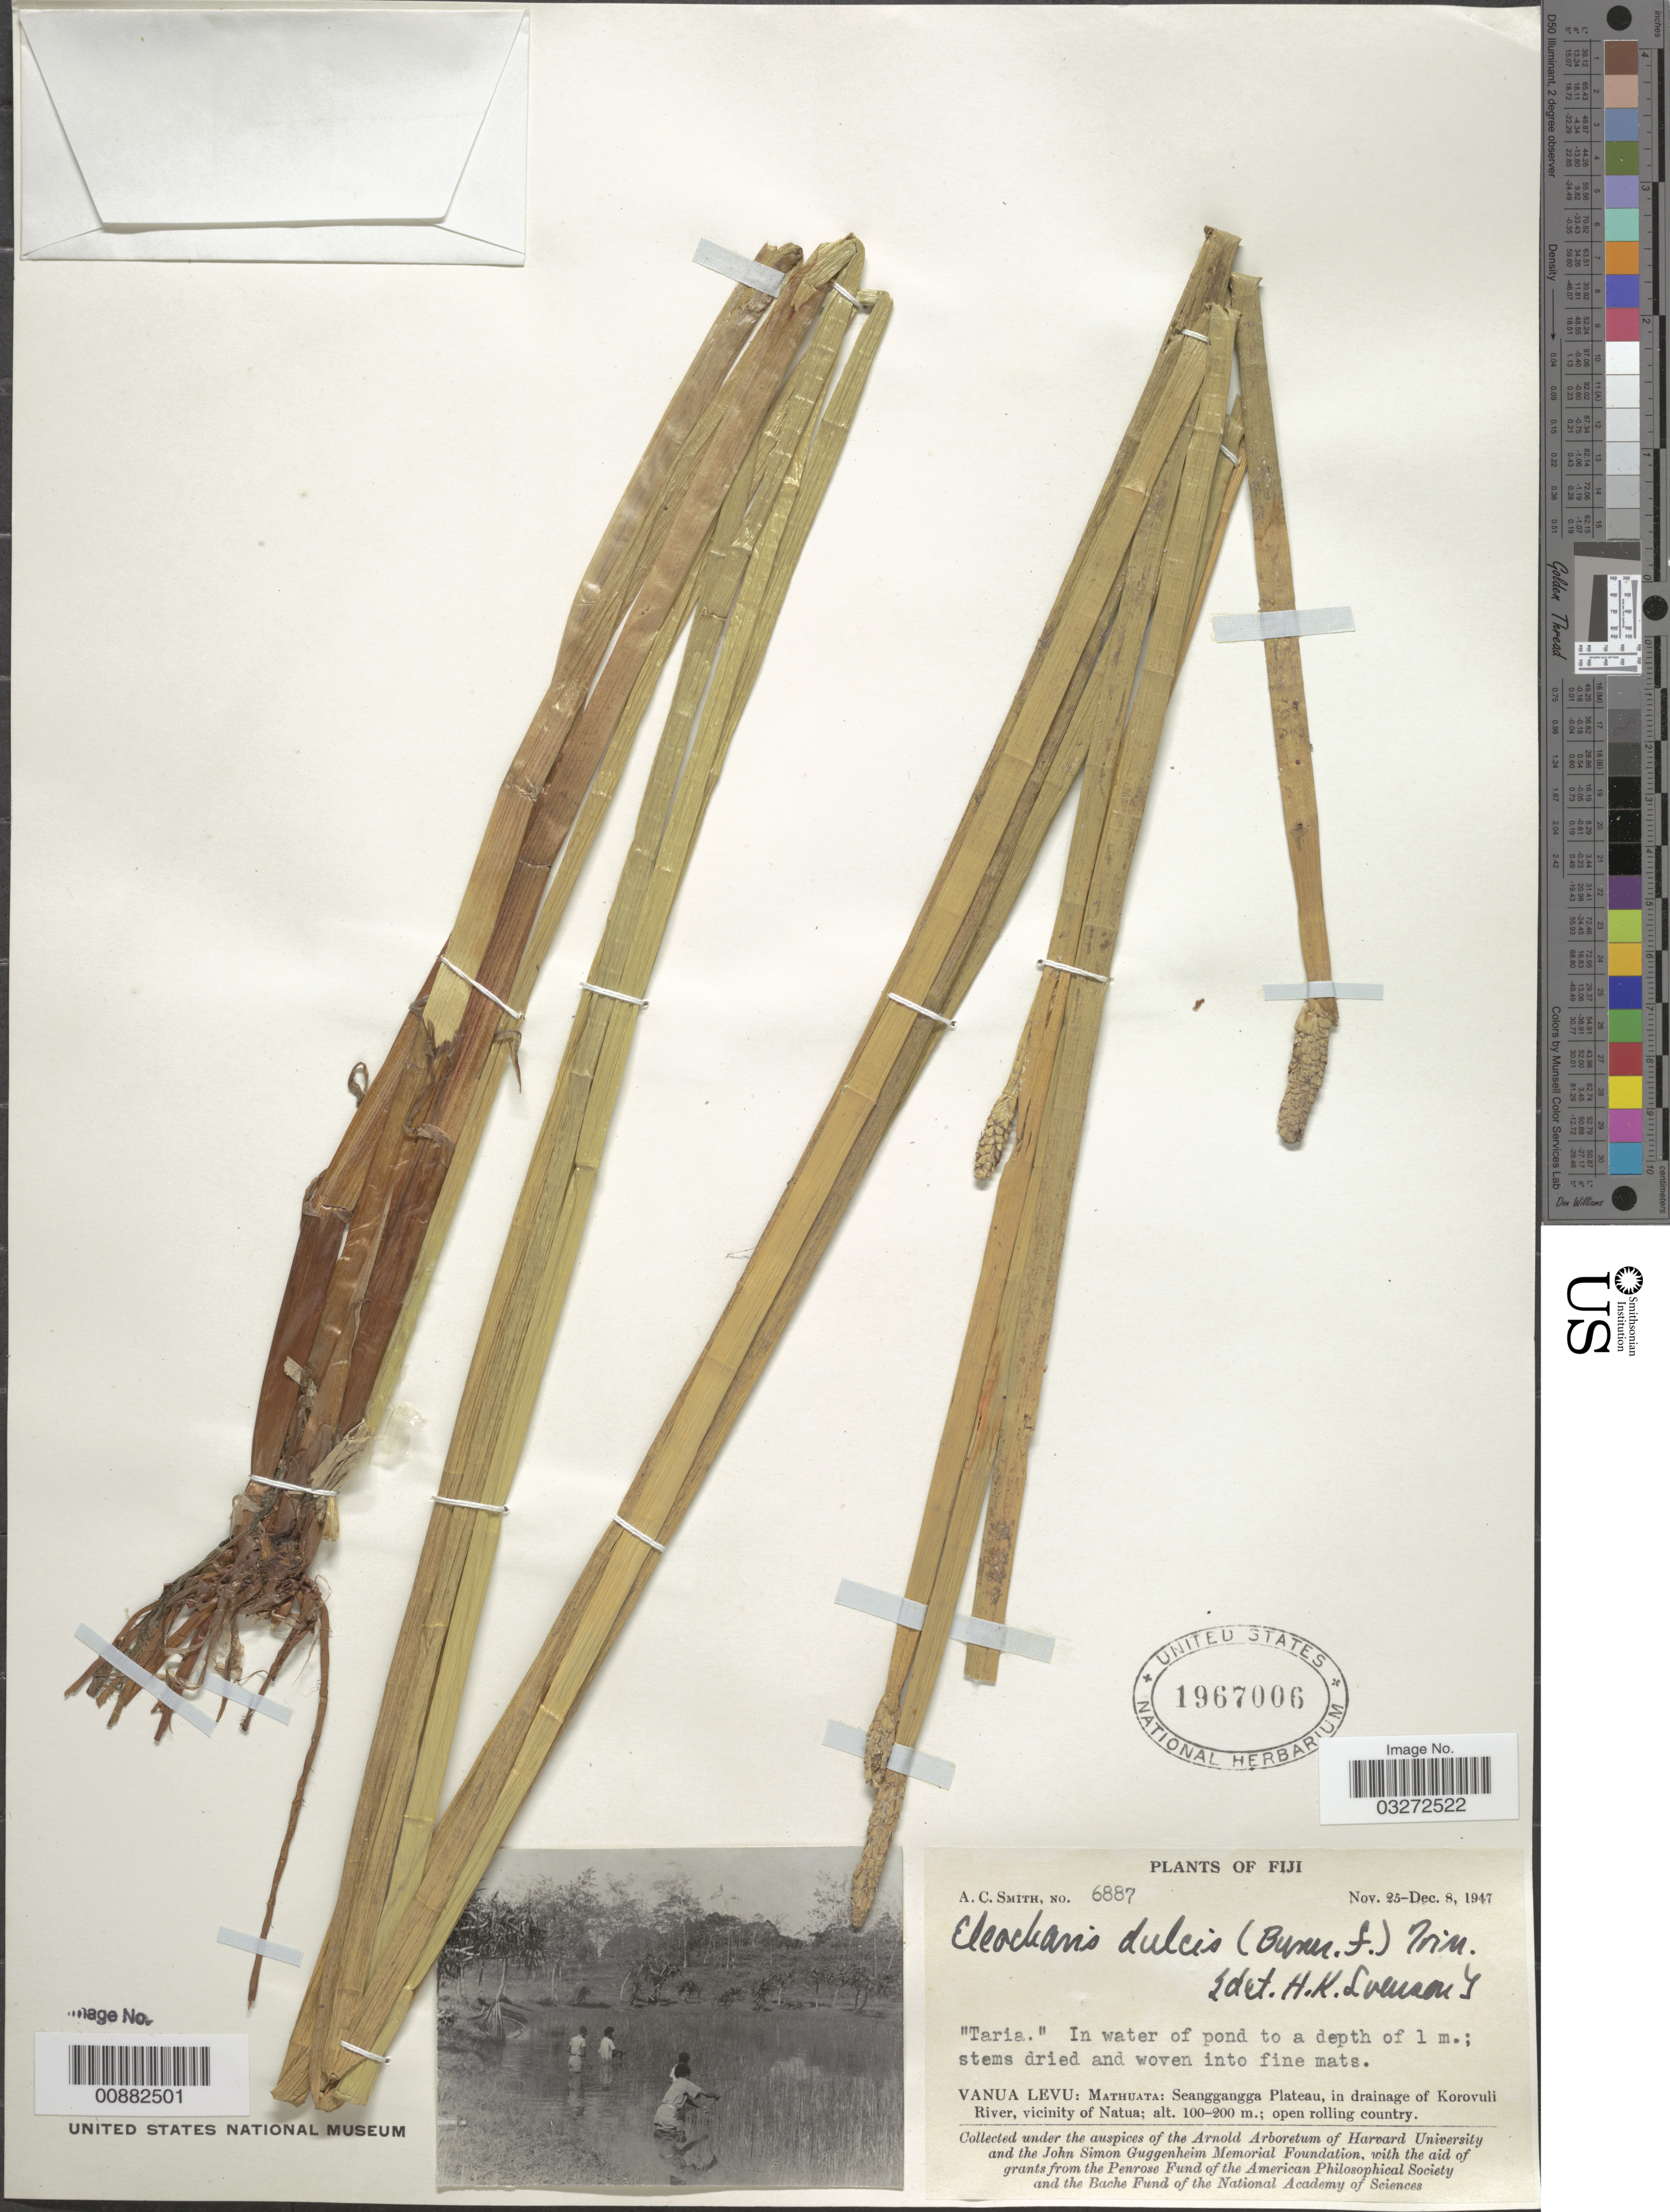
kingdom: Plantae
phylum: Tracheophyta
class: Liliopsida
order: Poales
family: Cyperaceae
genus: Eleocharis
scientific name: Eleocharis dulcis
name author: (Burm. f.) Trin. ex Hensch.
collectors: A. C. Smith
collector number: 6887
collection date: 1947-11-25/1947-12-08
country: Fiji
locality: Vanua Levu: Mathuata: Seanggangga Plateau, in drainage of Korovuli River, vicinity of Natua.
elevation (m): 100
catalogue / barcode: US 1967006